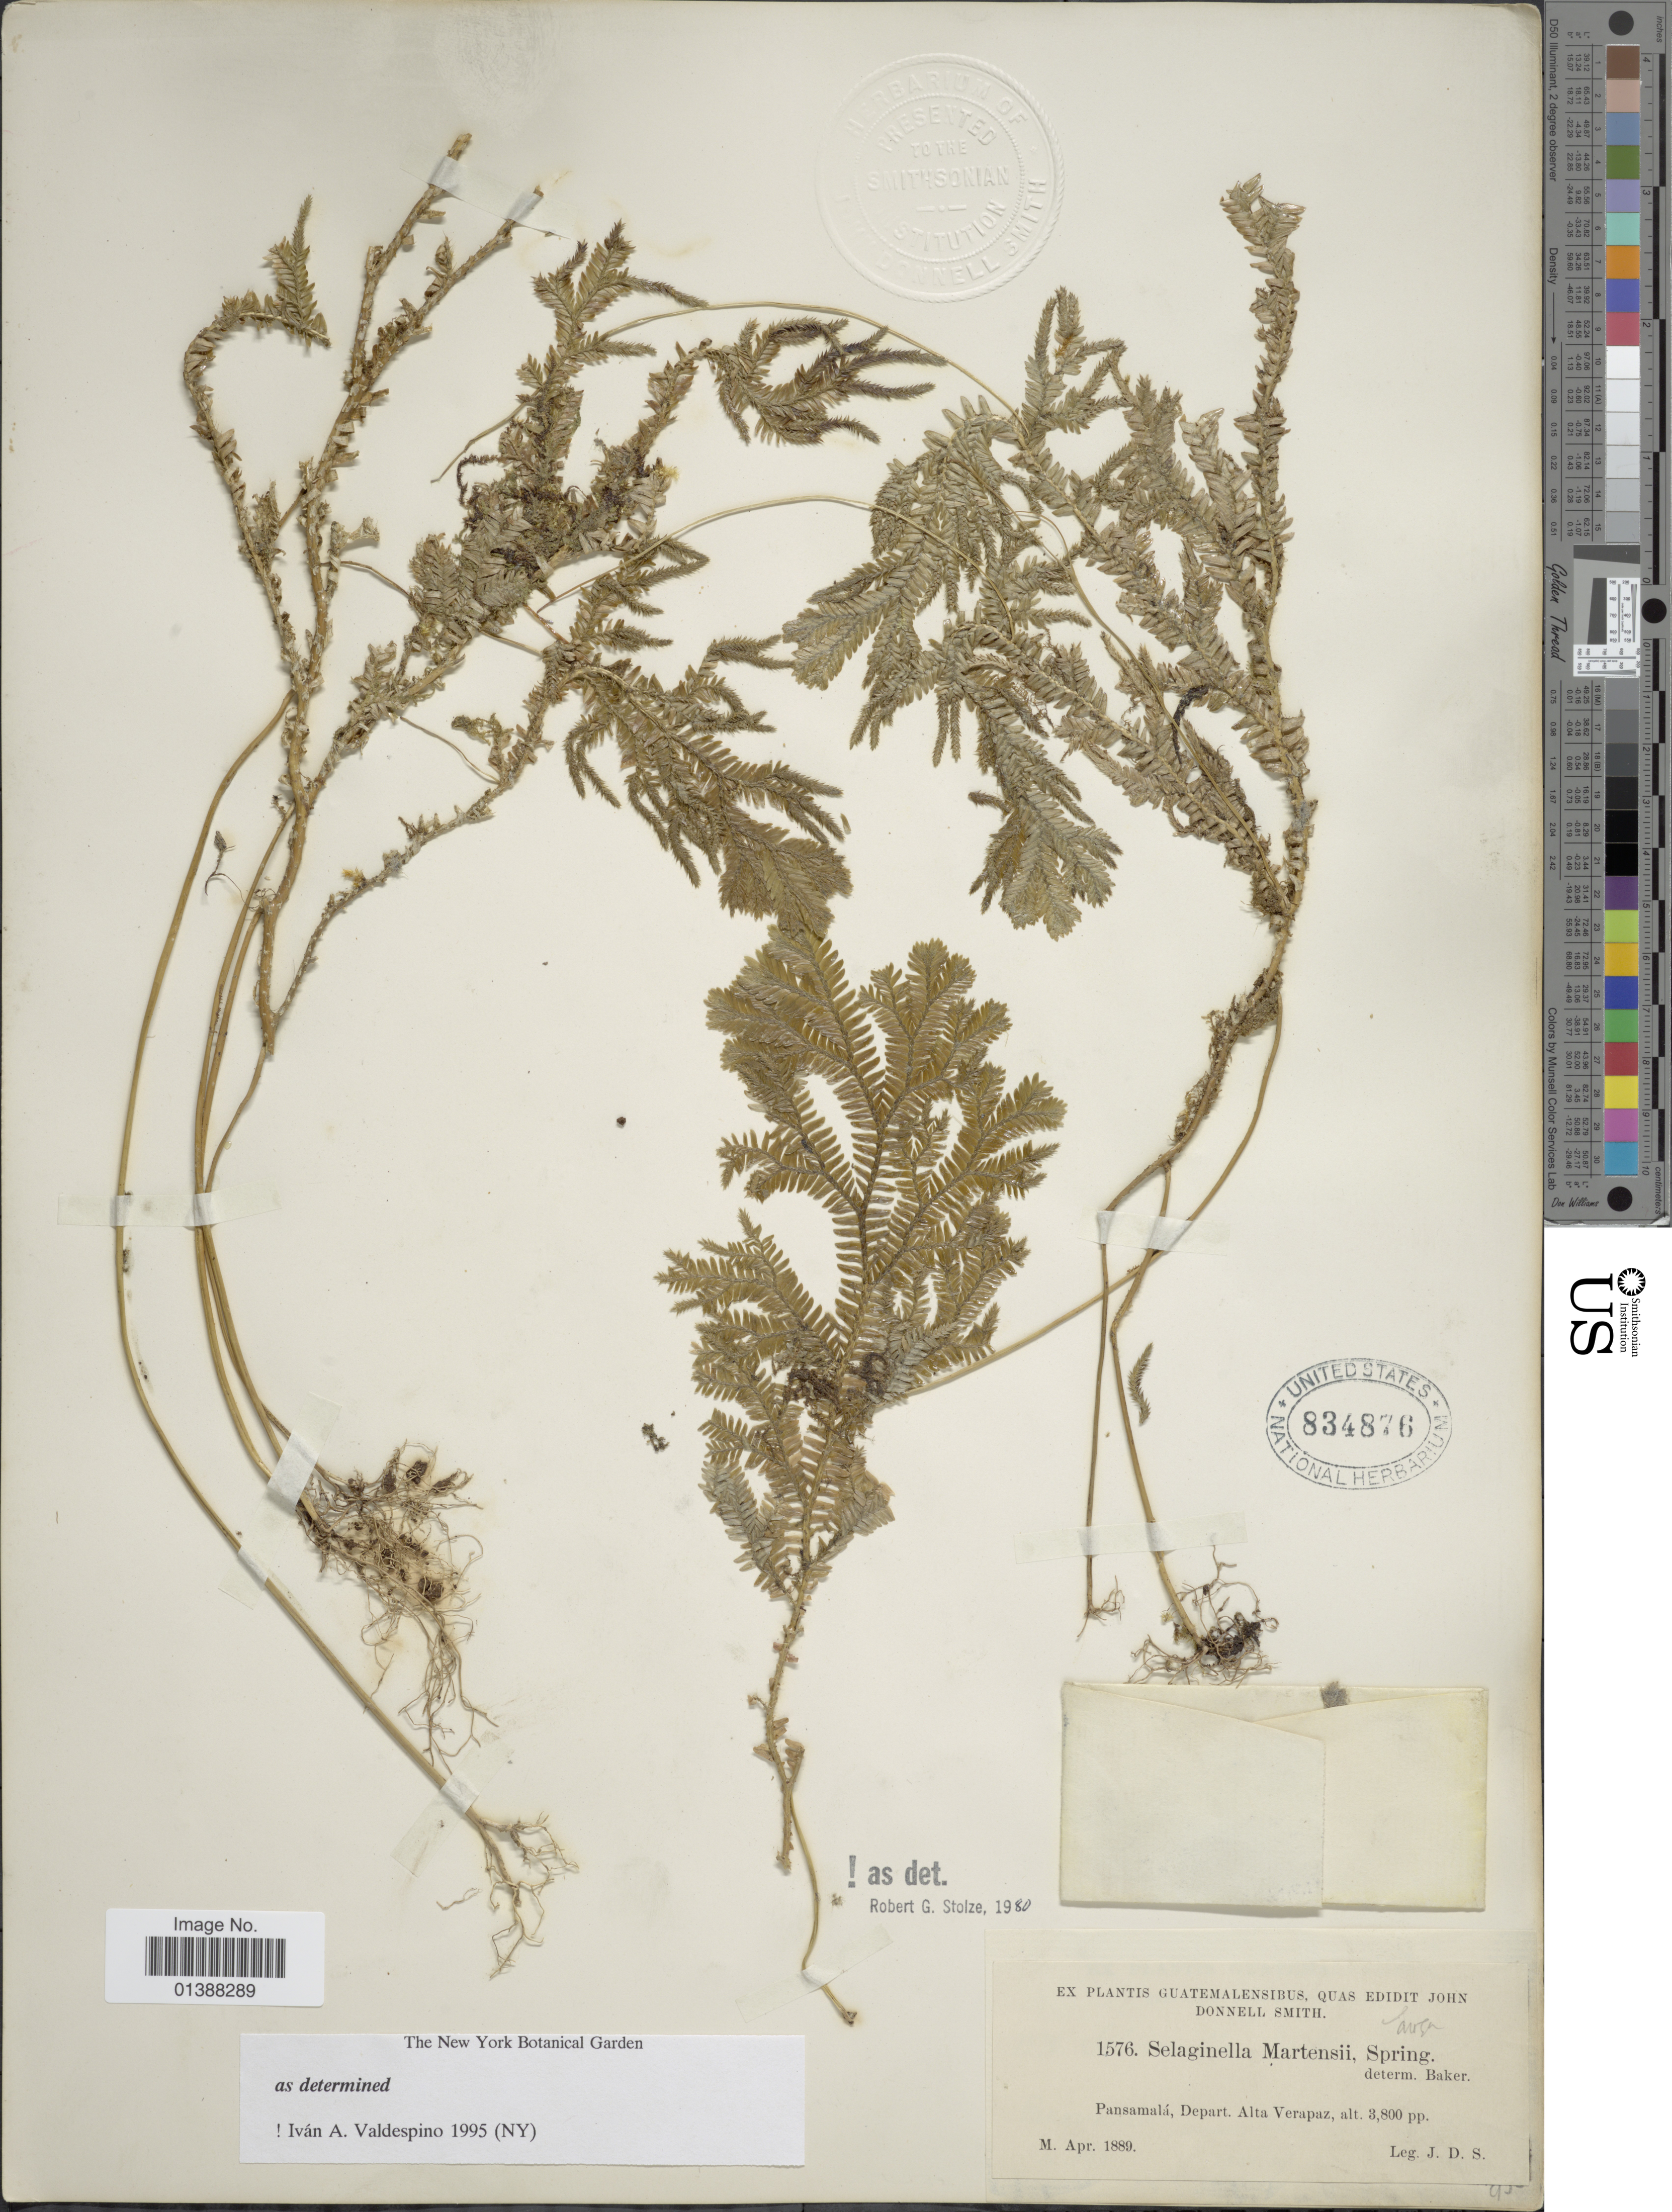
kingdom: Plantae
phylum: Tracheophyta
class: Lycopodiopsida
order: Selaginellales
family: Selaginellaceae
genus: Selaginella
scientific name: Selaginella martensii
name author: Spring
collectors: J. Donnell Smith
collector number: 1576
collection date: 1889-04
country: Guatemala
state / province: Alta Verapaz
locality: Pansamalá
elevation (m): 1158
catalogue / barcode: US 834876